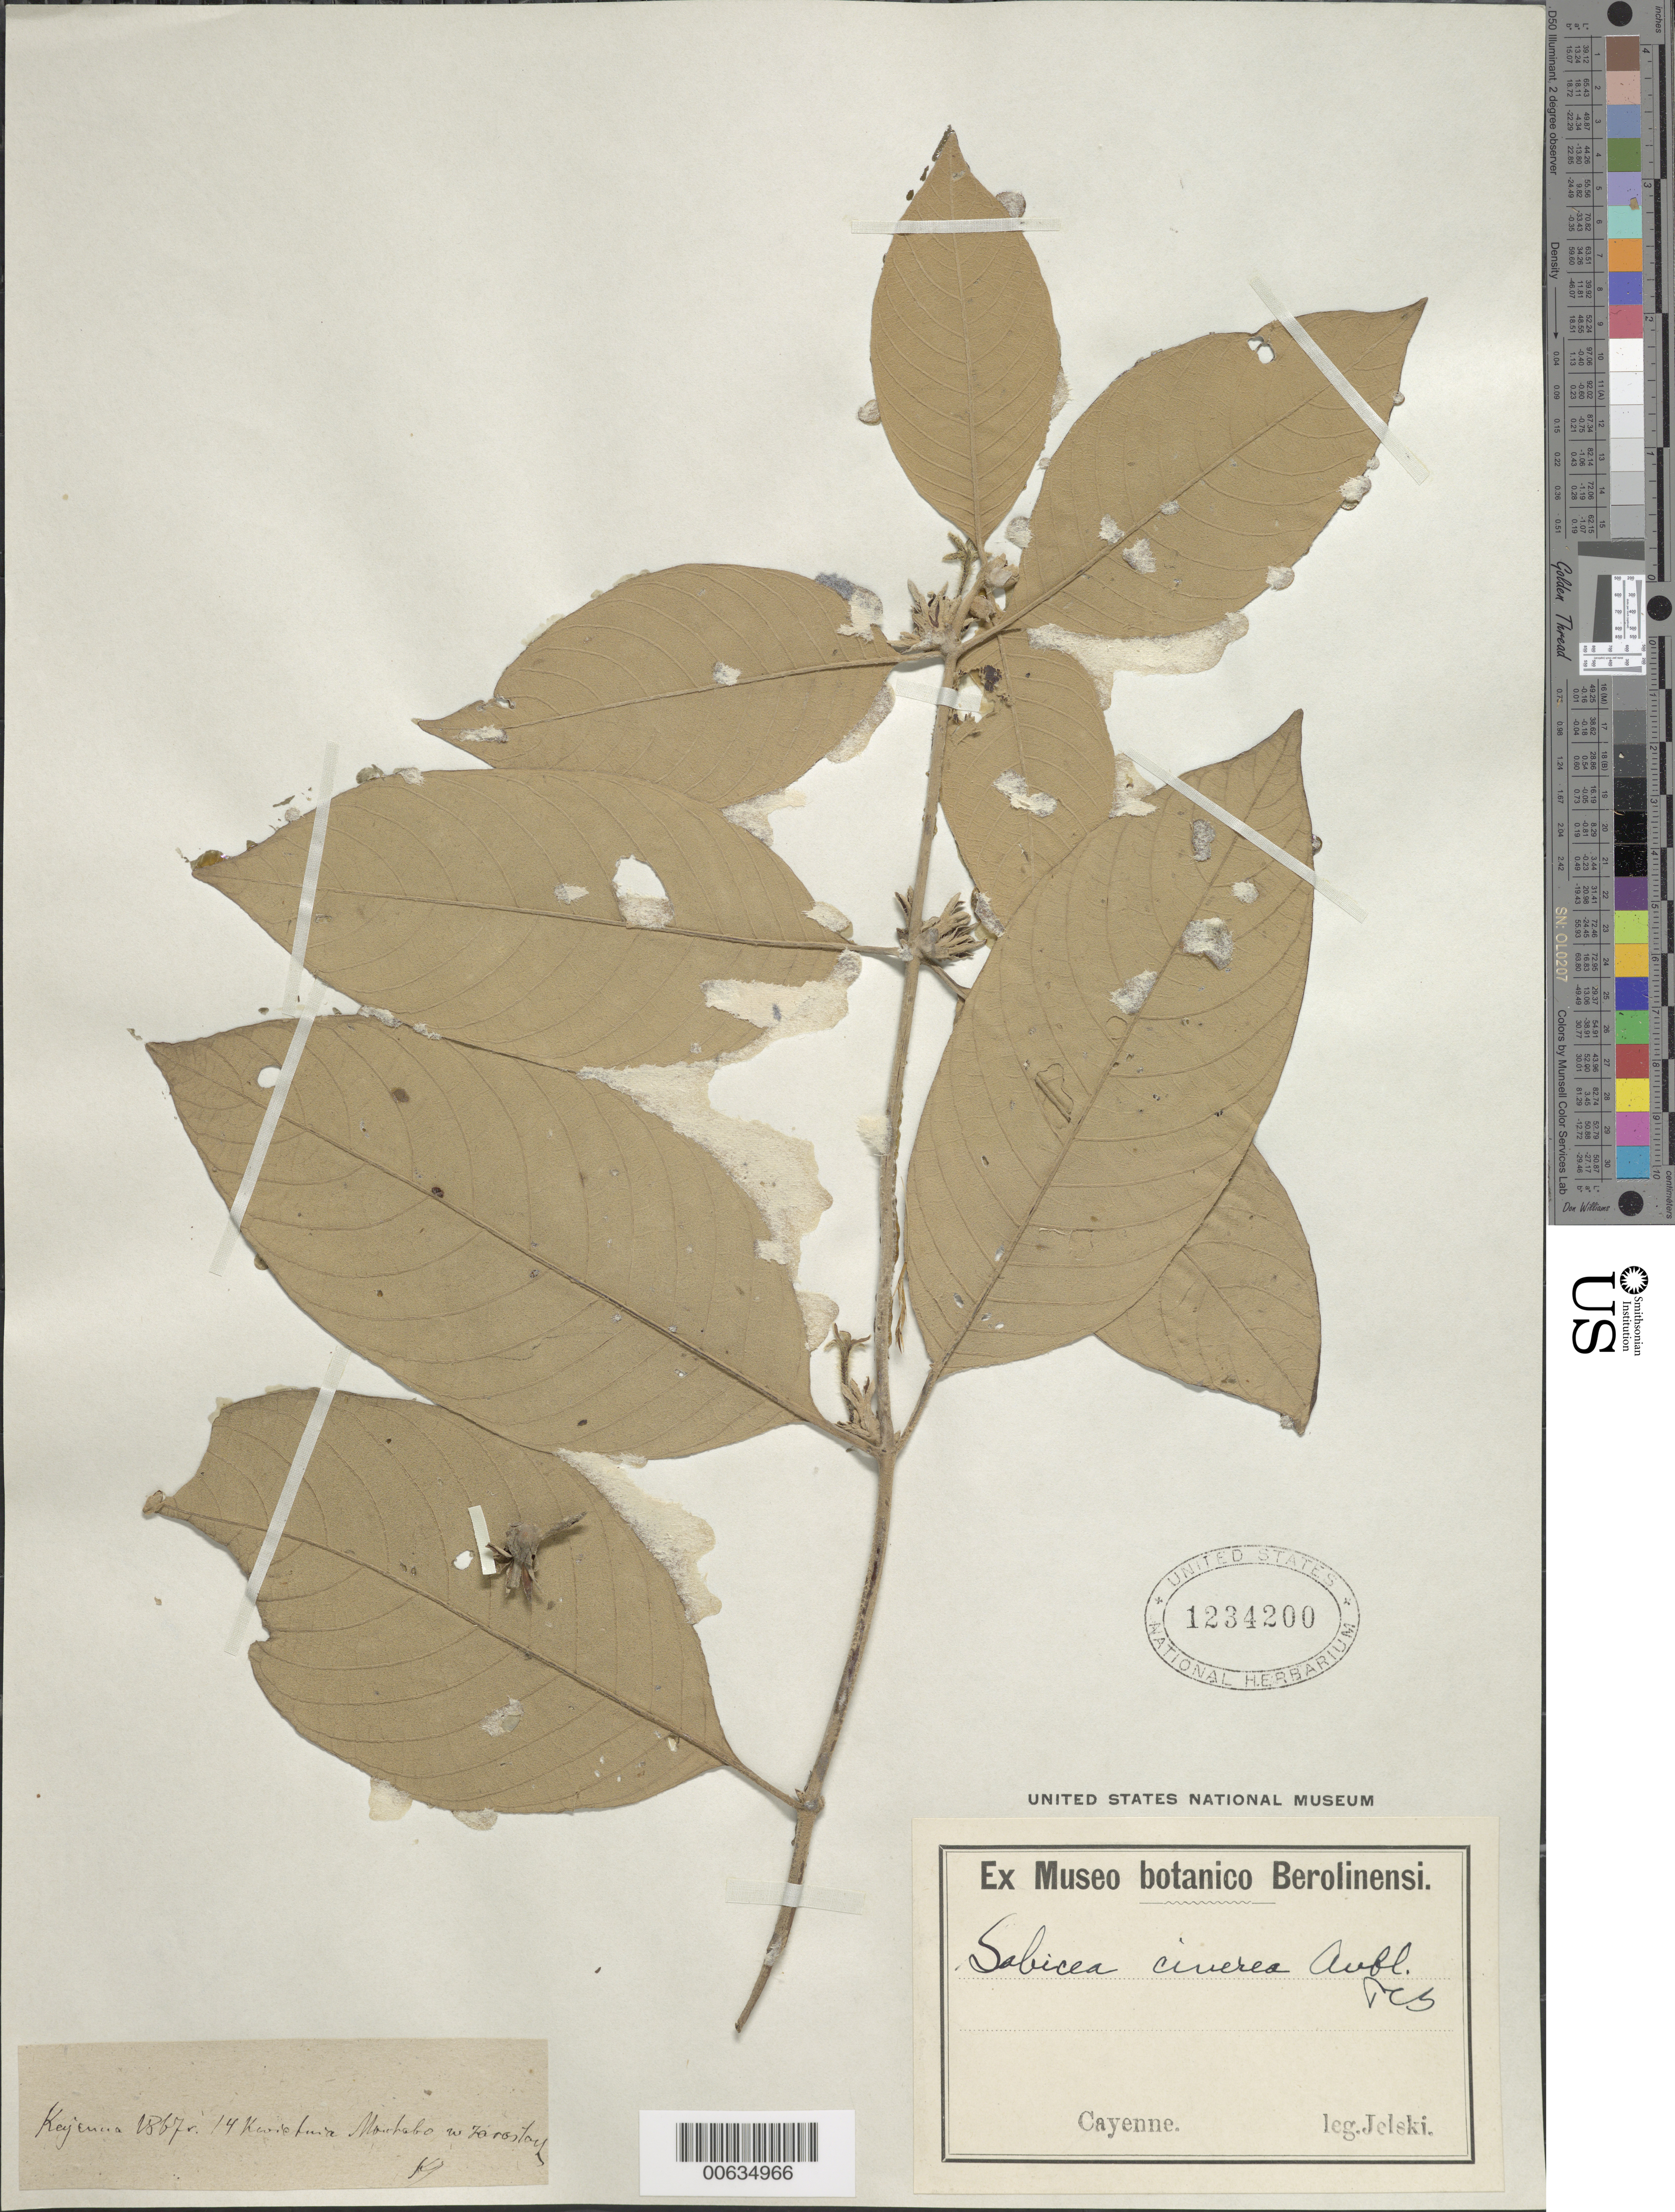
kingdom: Plantae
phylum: Tracheophyta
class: Magnoliopsida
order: Gentianales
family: Rubiaceae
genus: Sabicea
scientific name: Sabicea cinerea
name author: Aubl.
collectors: H. Jelski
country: French Guiana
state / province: Cayenne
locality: Cayenne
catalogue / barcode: US 1234200